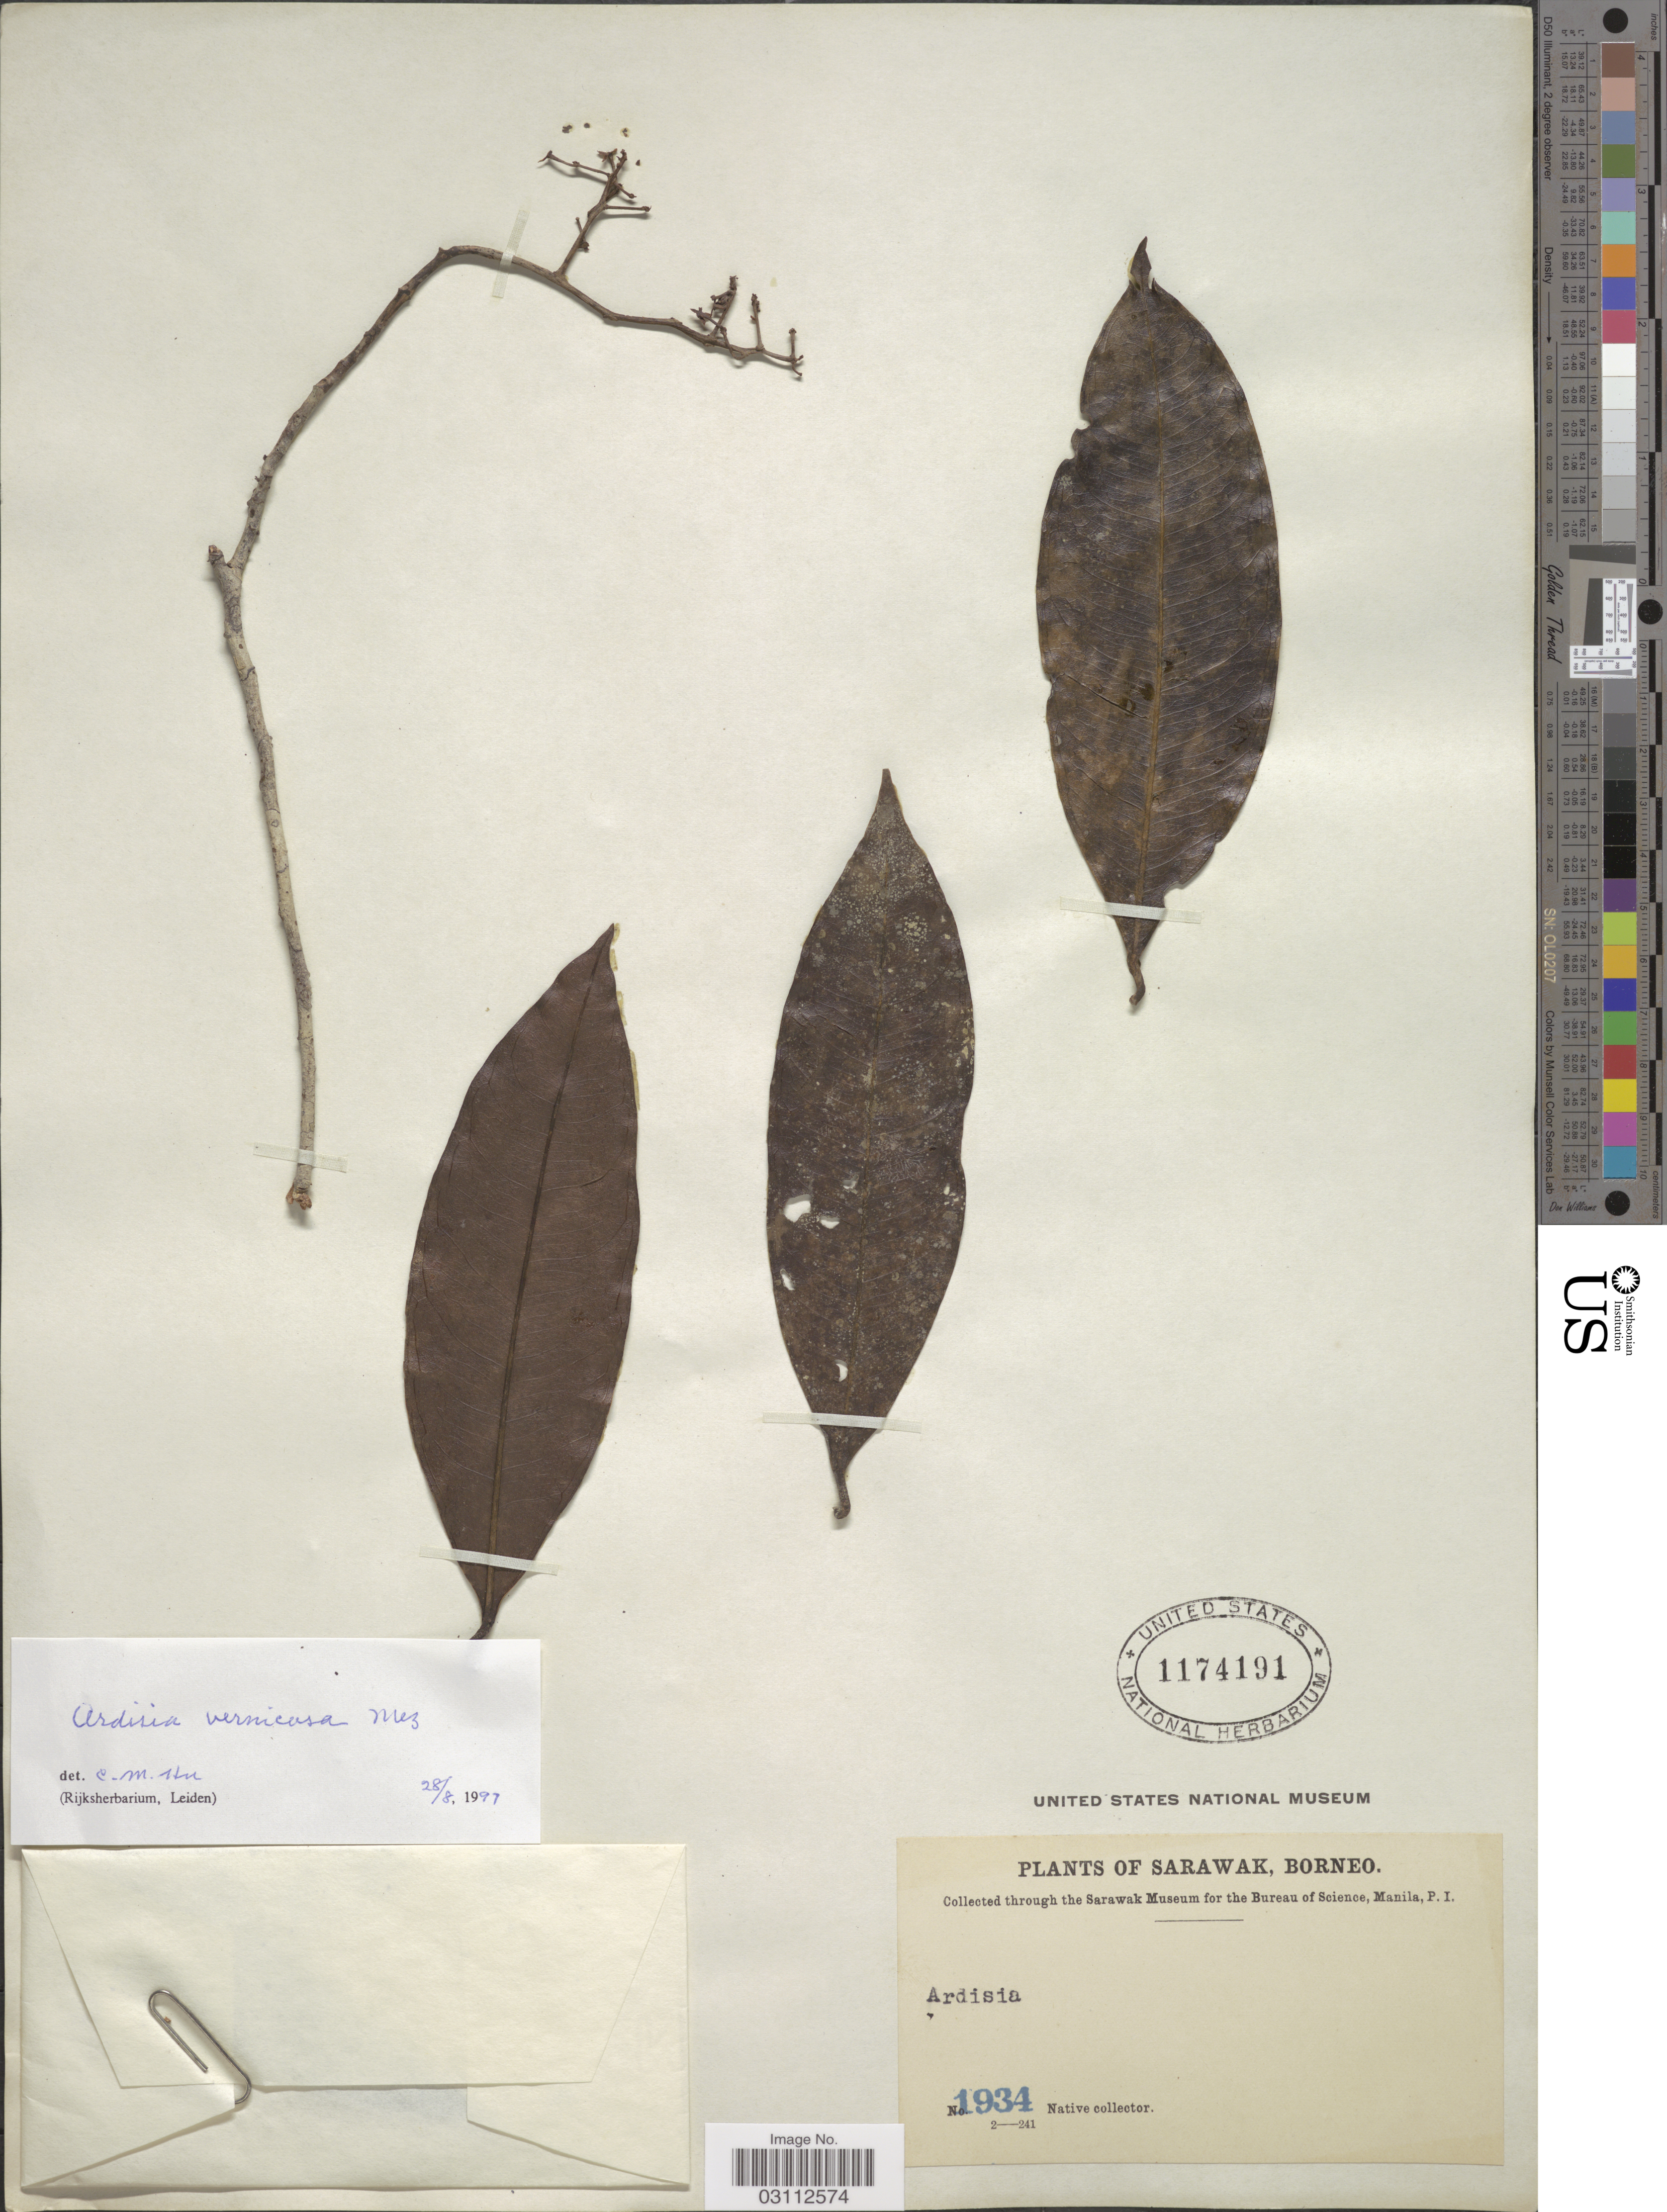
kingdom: Plantae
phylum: Tracheophyta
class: Magnoliopsida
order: Ericales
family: Primulaceae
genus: Ardisia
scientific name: Ardisia vernicosa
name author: Mez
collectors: Native collector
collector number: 1934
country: Malaysia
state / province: Sarawak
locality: Borneo.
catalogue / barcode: US 1174191